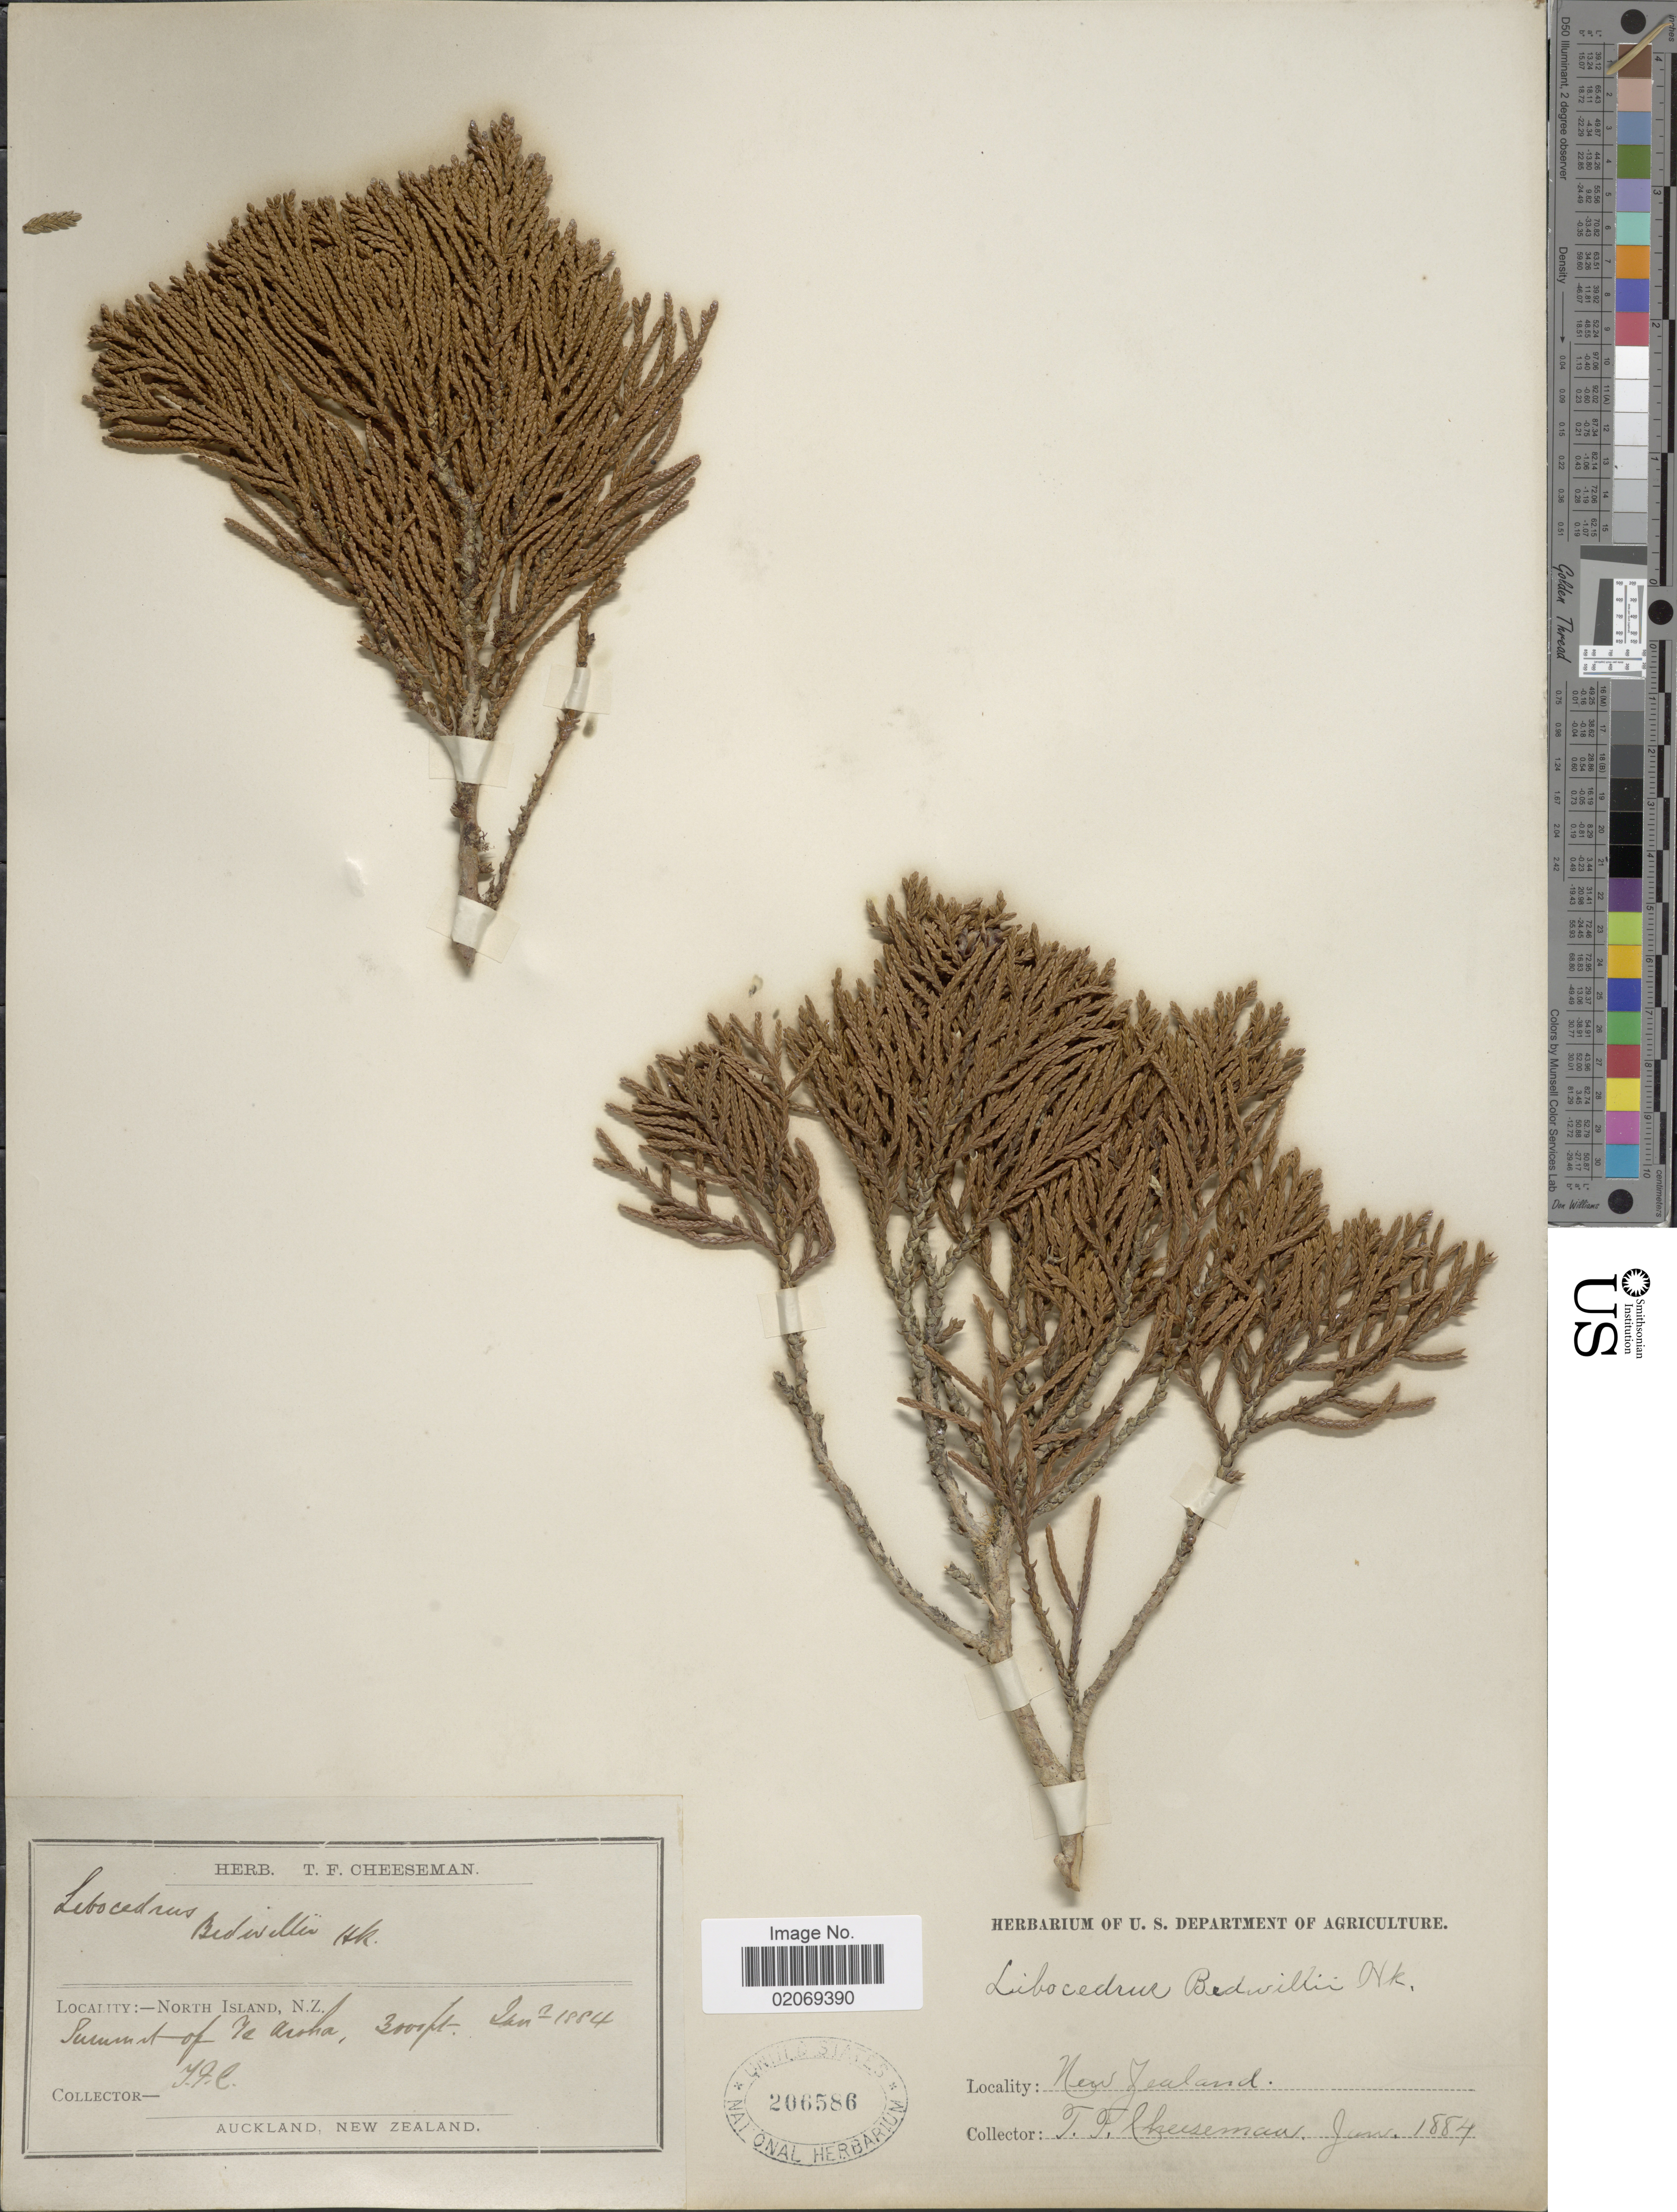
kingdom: Plantae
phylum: Tracheophyta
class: Pinopsida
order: Pinales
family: Cupressaceae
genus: Libocedrus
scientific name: Libocedrus bidwillii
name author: Hook. f.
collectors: T. F. Cheeseman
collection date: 1884-01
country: New Zealand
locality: North Island, Summit of Te Aroha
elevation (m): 914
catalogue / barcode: US 206586